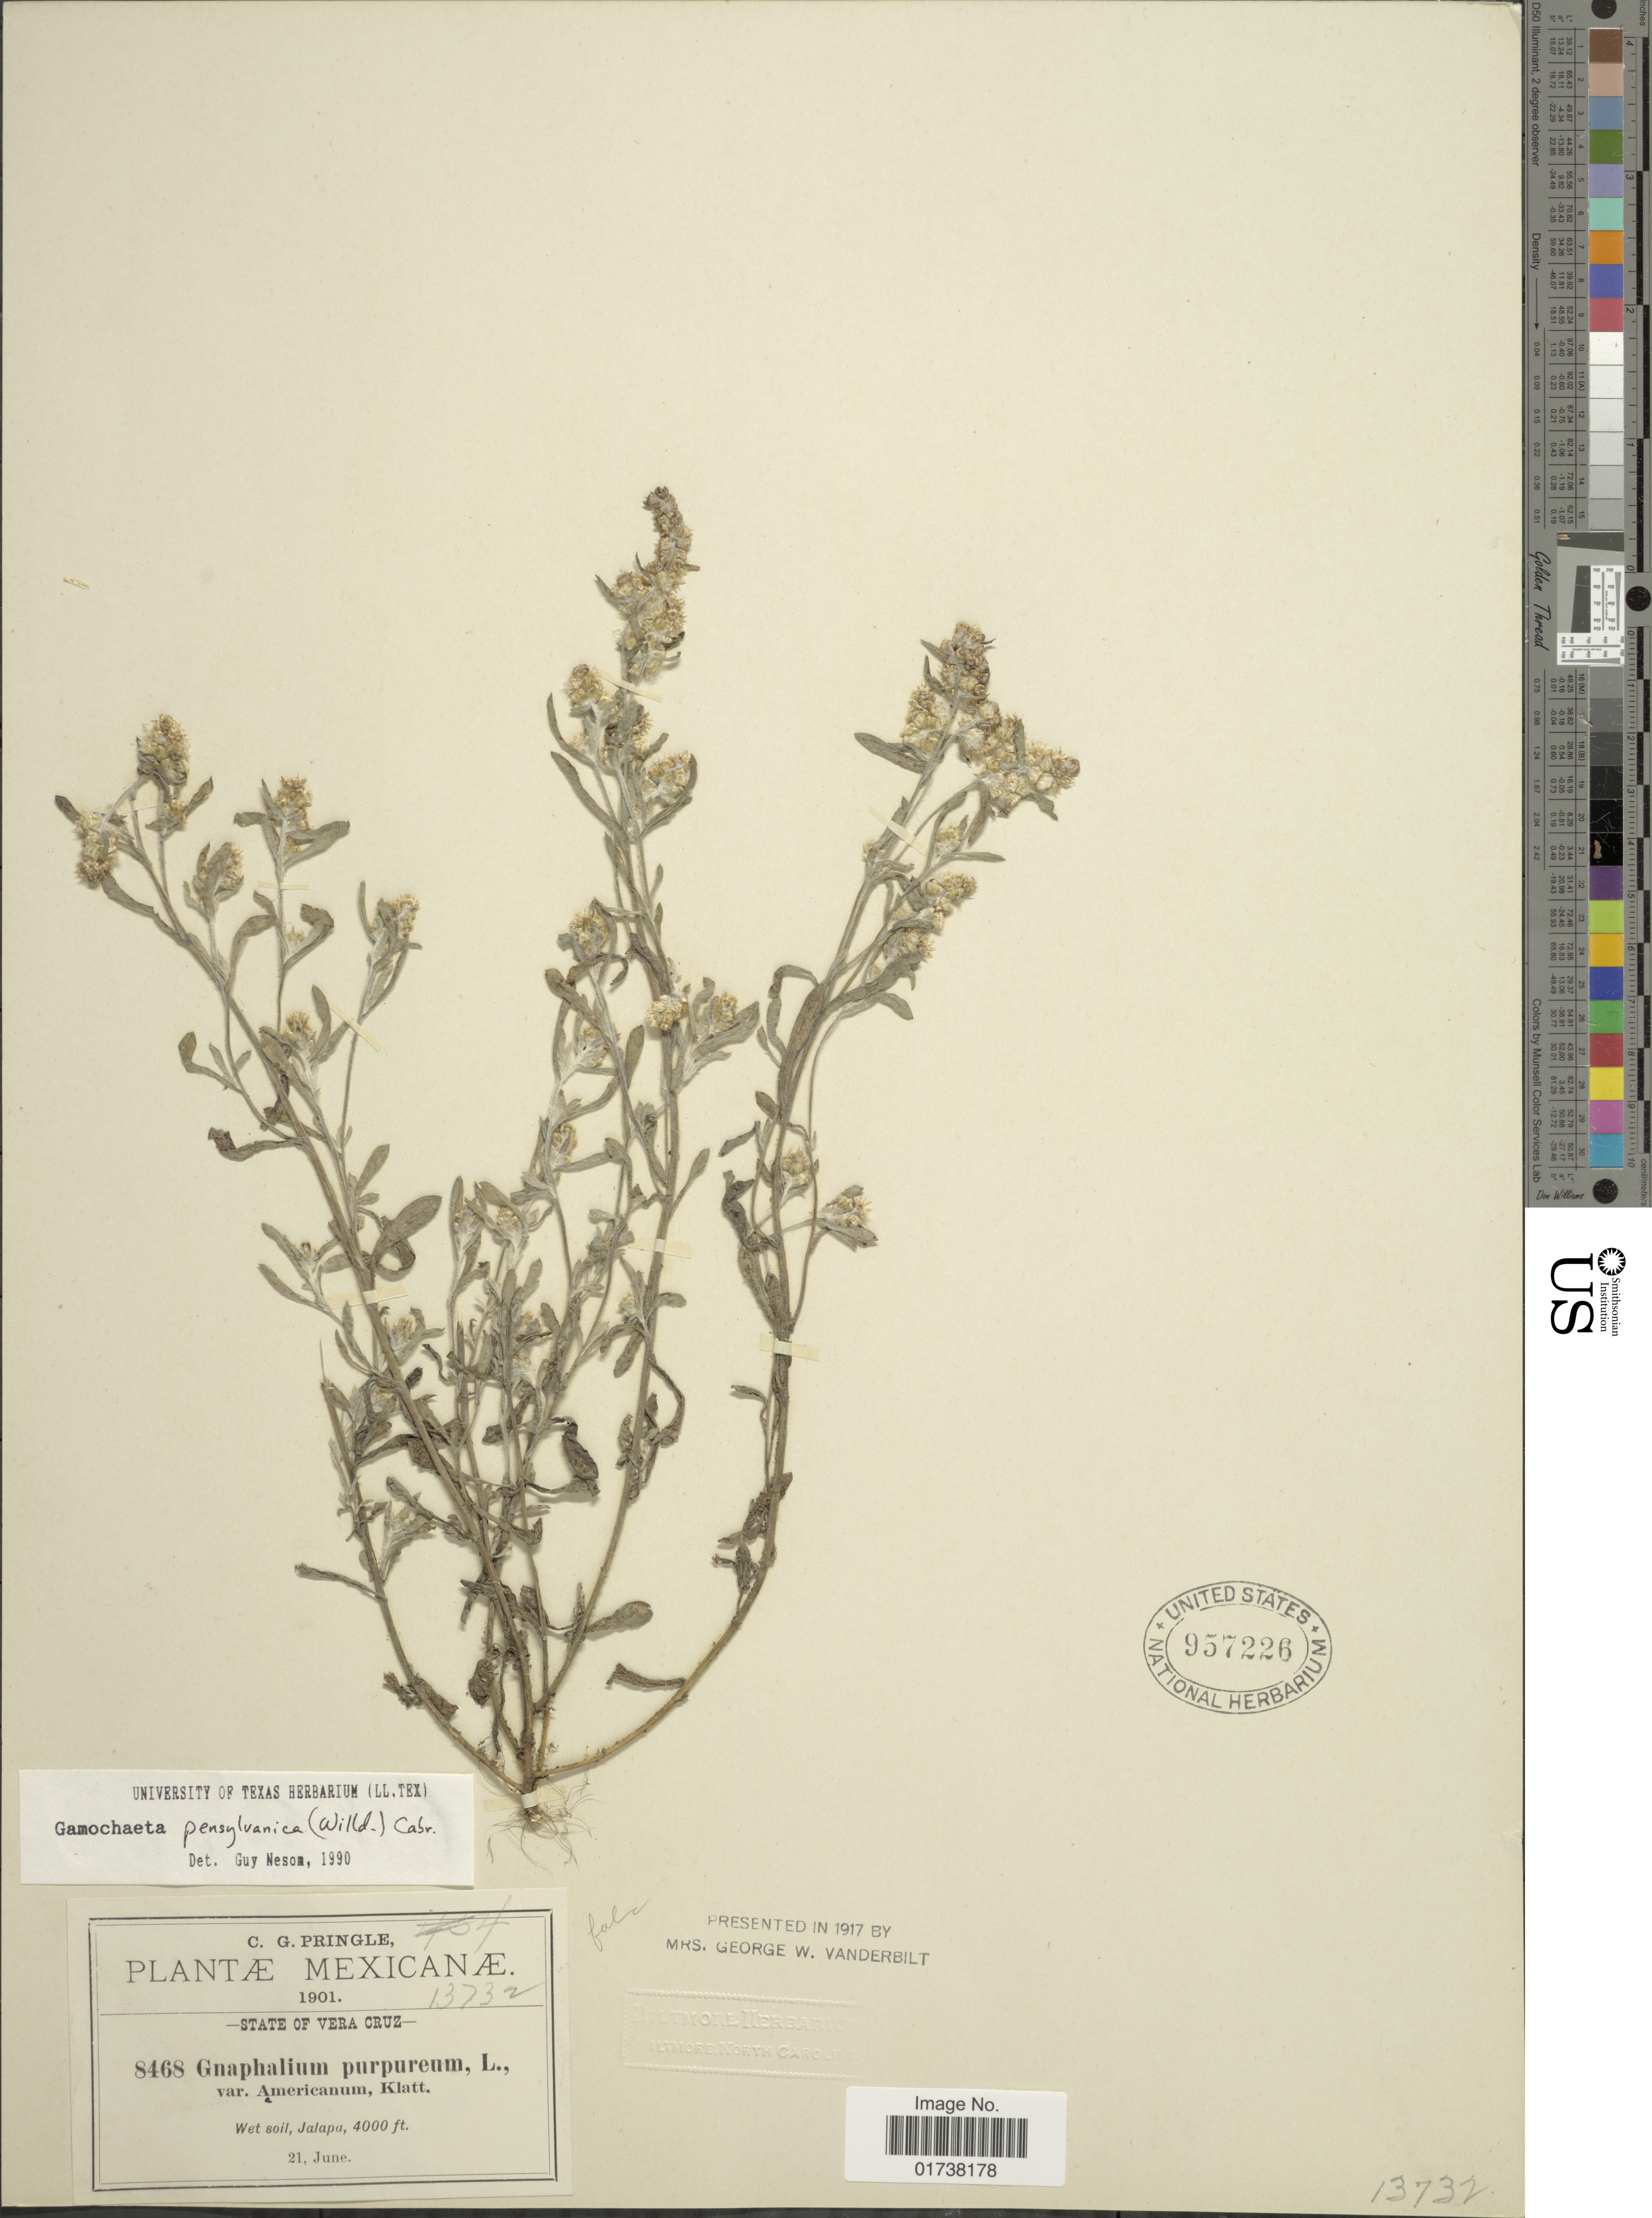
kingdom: Plantae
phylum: Tracheophyta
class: Magnoliopsida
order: Asterales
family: Asteraceae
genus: Gamochaeta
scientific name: Gamochaeta pensylvanica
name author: (Willd.) Cabrera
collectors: C. G. Pringle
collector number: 8468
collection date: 1901-06-21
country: Mexico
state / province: Veracruz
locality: Vera Cruz, Wet soil, Jalapa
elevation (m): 1219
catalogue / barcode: US 957226